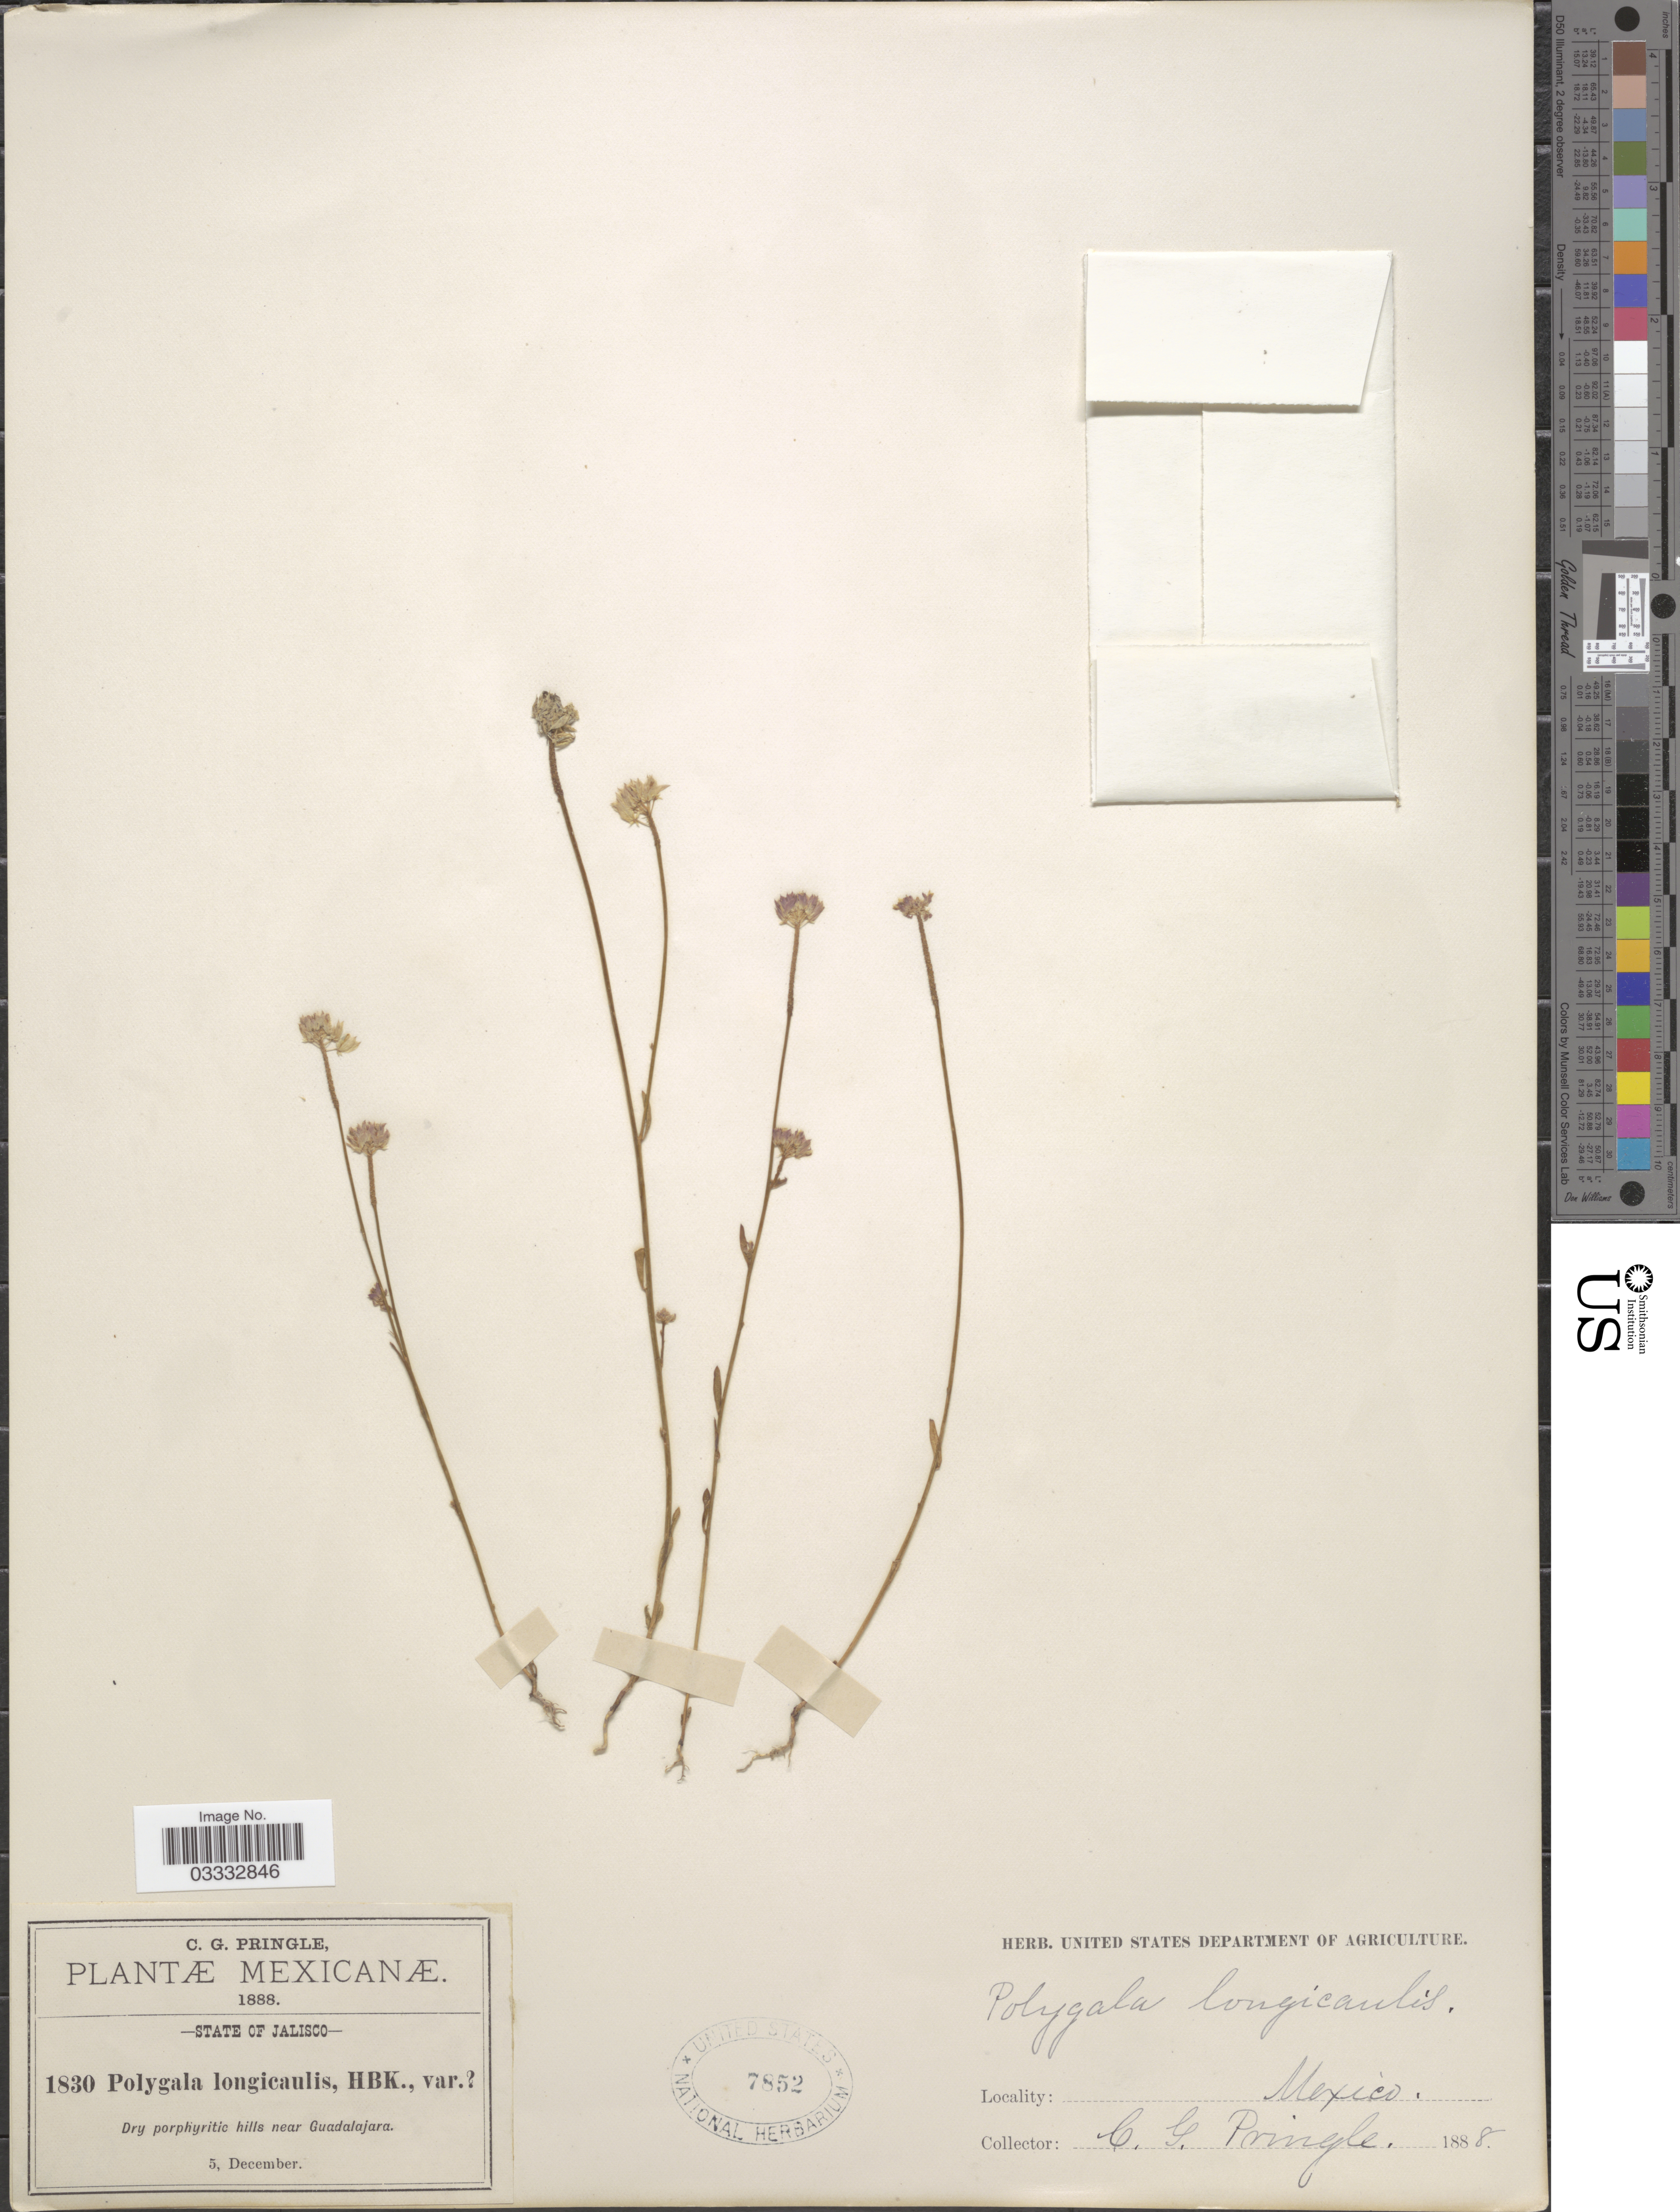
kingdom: Plantae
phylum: Tracheophyta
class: Magnoliopsida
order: Fabales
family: Polygalaceae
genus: Polygala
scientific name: Polygala longicaulis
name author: Kunth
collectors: C. G. Pringle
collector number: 1830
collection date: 1888-12-05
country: Mexico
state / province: Jalisco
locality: Near Guadalajara.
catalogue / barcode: US 7852